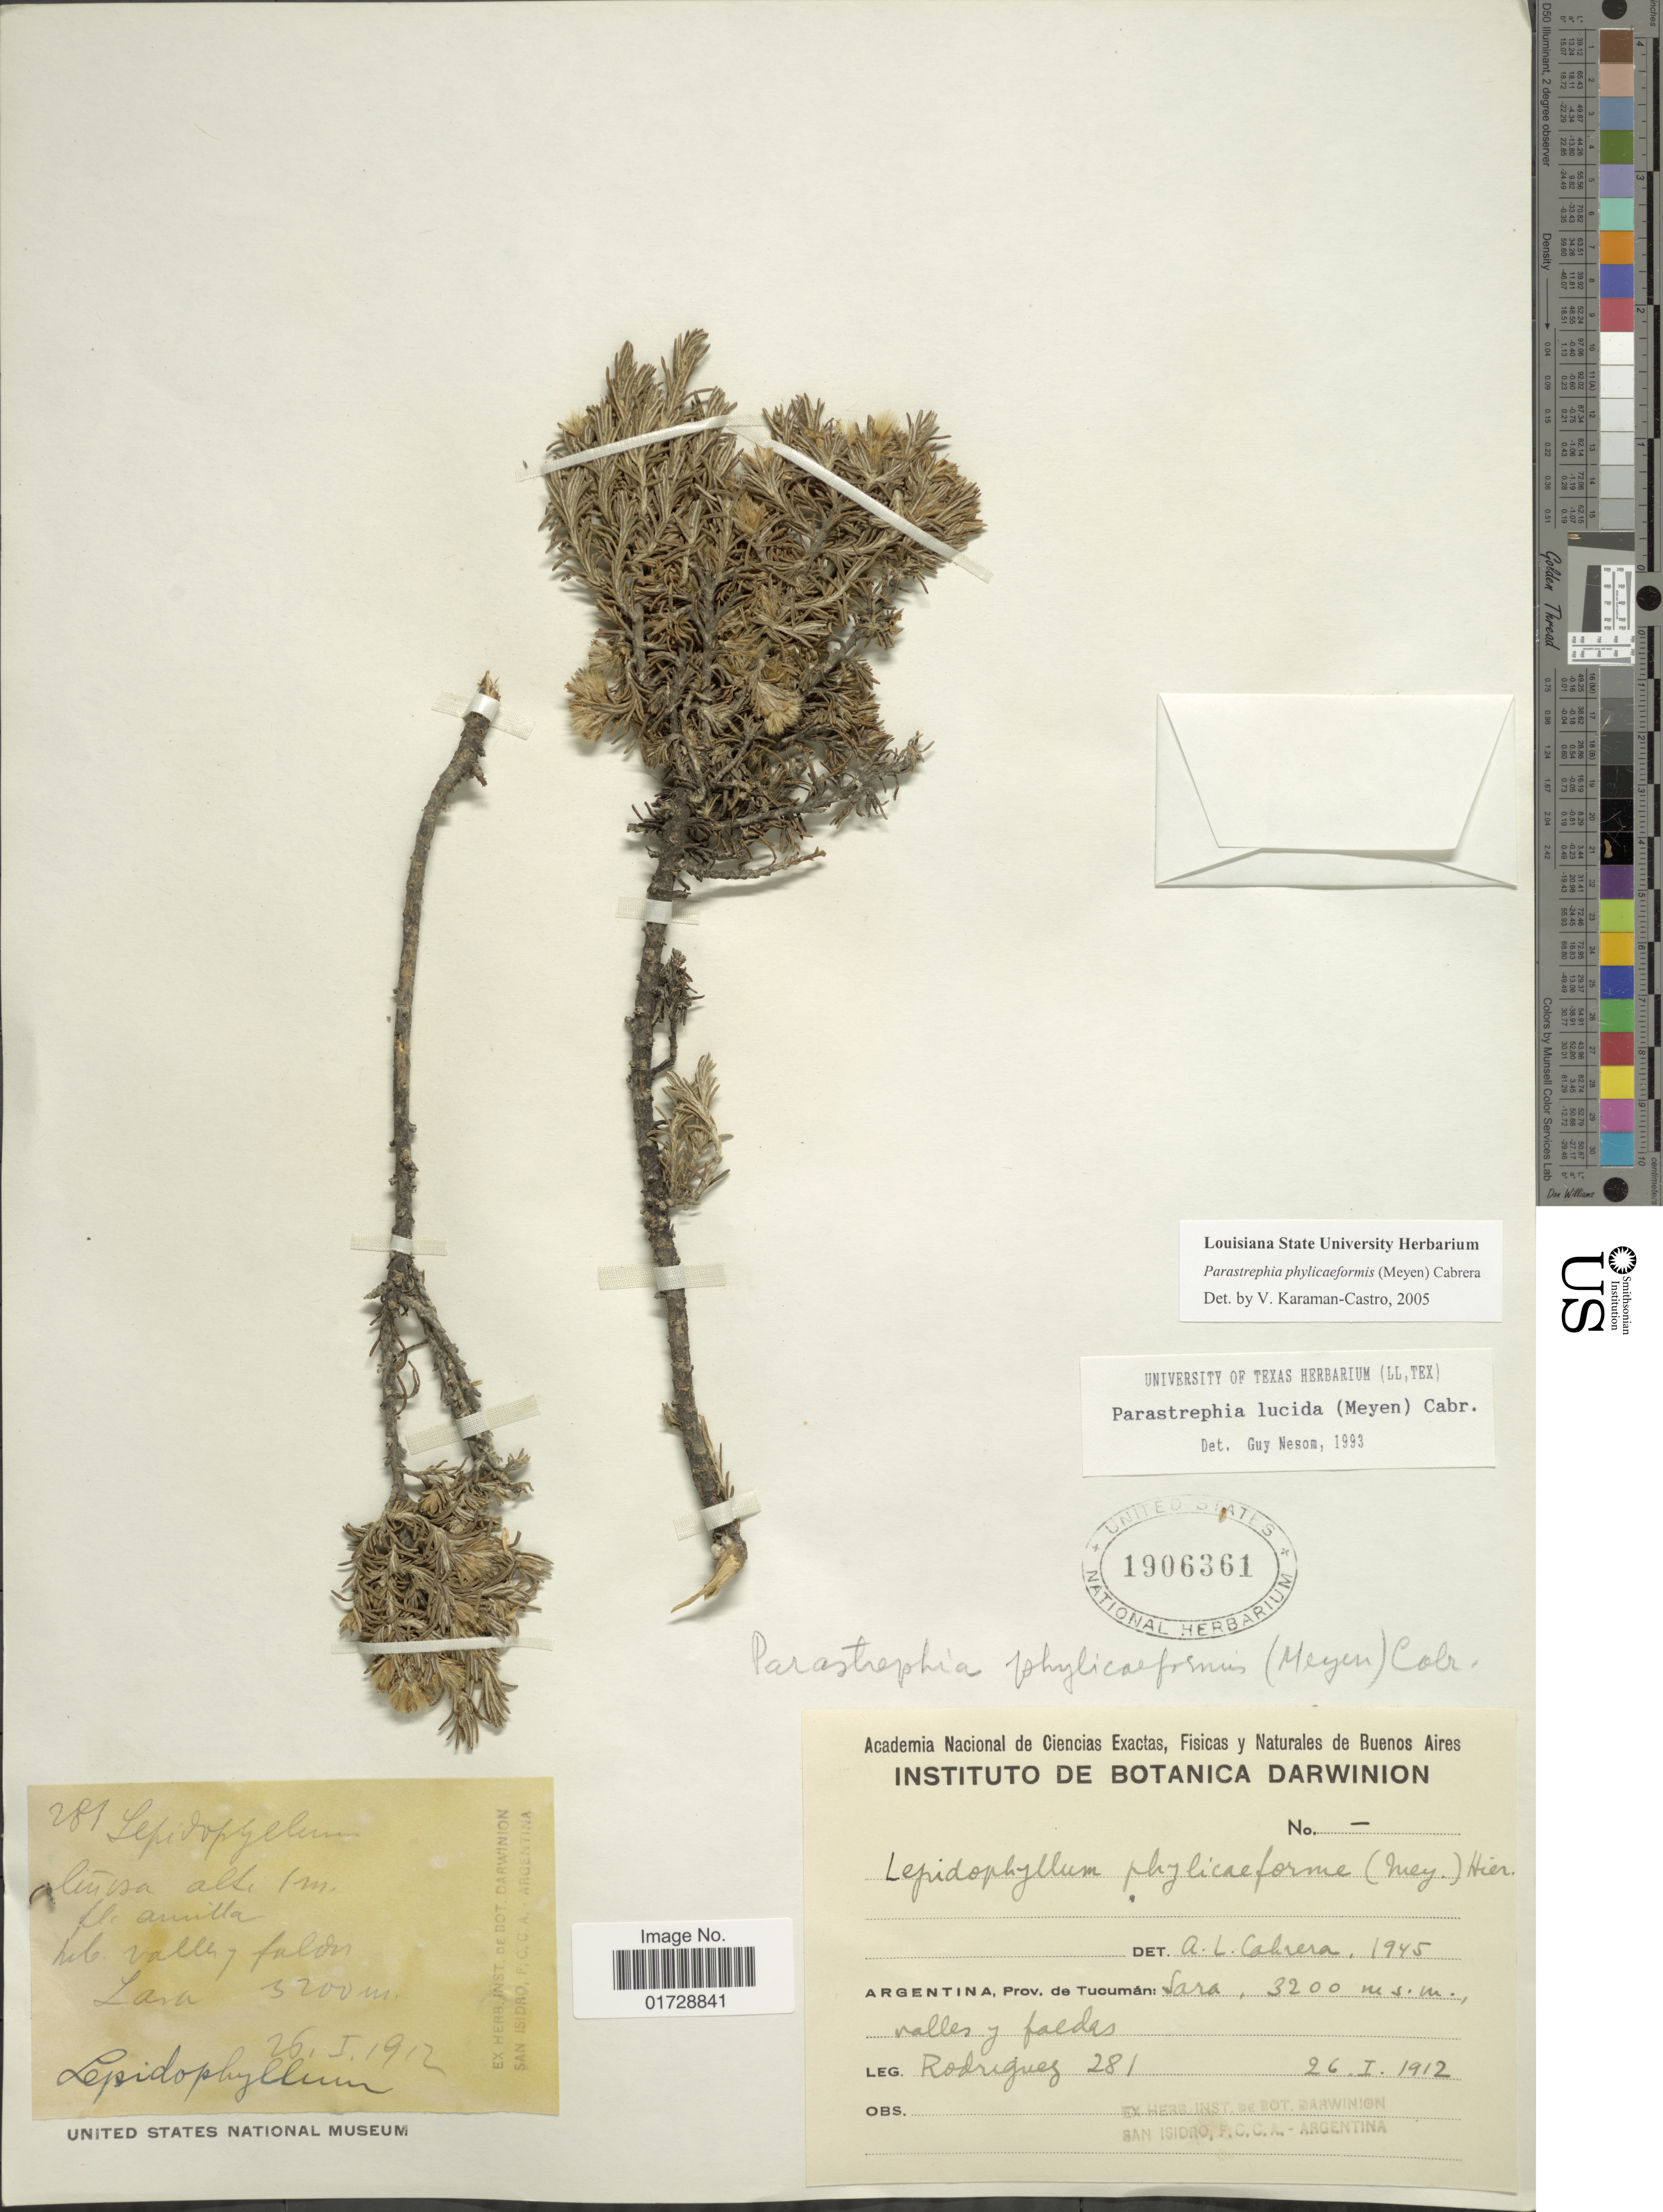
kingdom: Plantae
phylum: Tracheophyta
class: Magnoliopsida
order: Asterales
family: Asteraceae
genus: Parastrephia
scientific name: Parastrephia phyliciformis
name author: (Meyen) Cabrera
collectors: Rodriguez, --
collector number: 281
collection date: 1912-01-26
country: Argentina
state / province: Tucuman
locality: Sara, Valles y faldas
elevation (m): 3200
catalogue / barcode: US 1906361